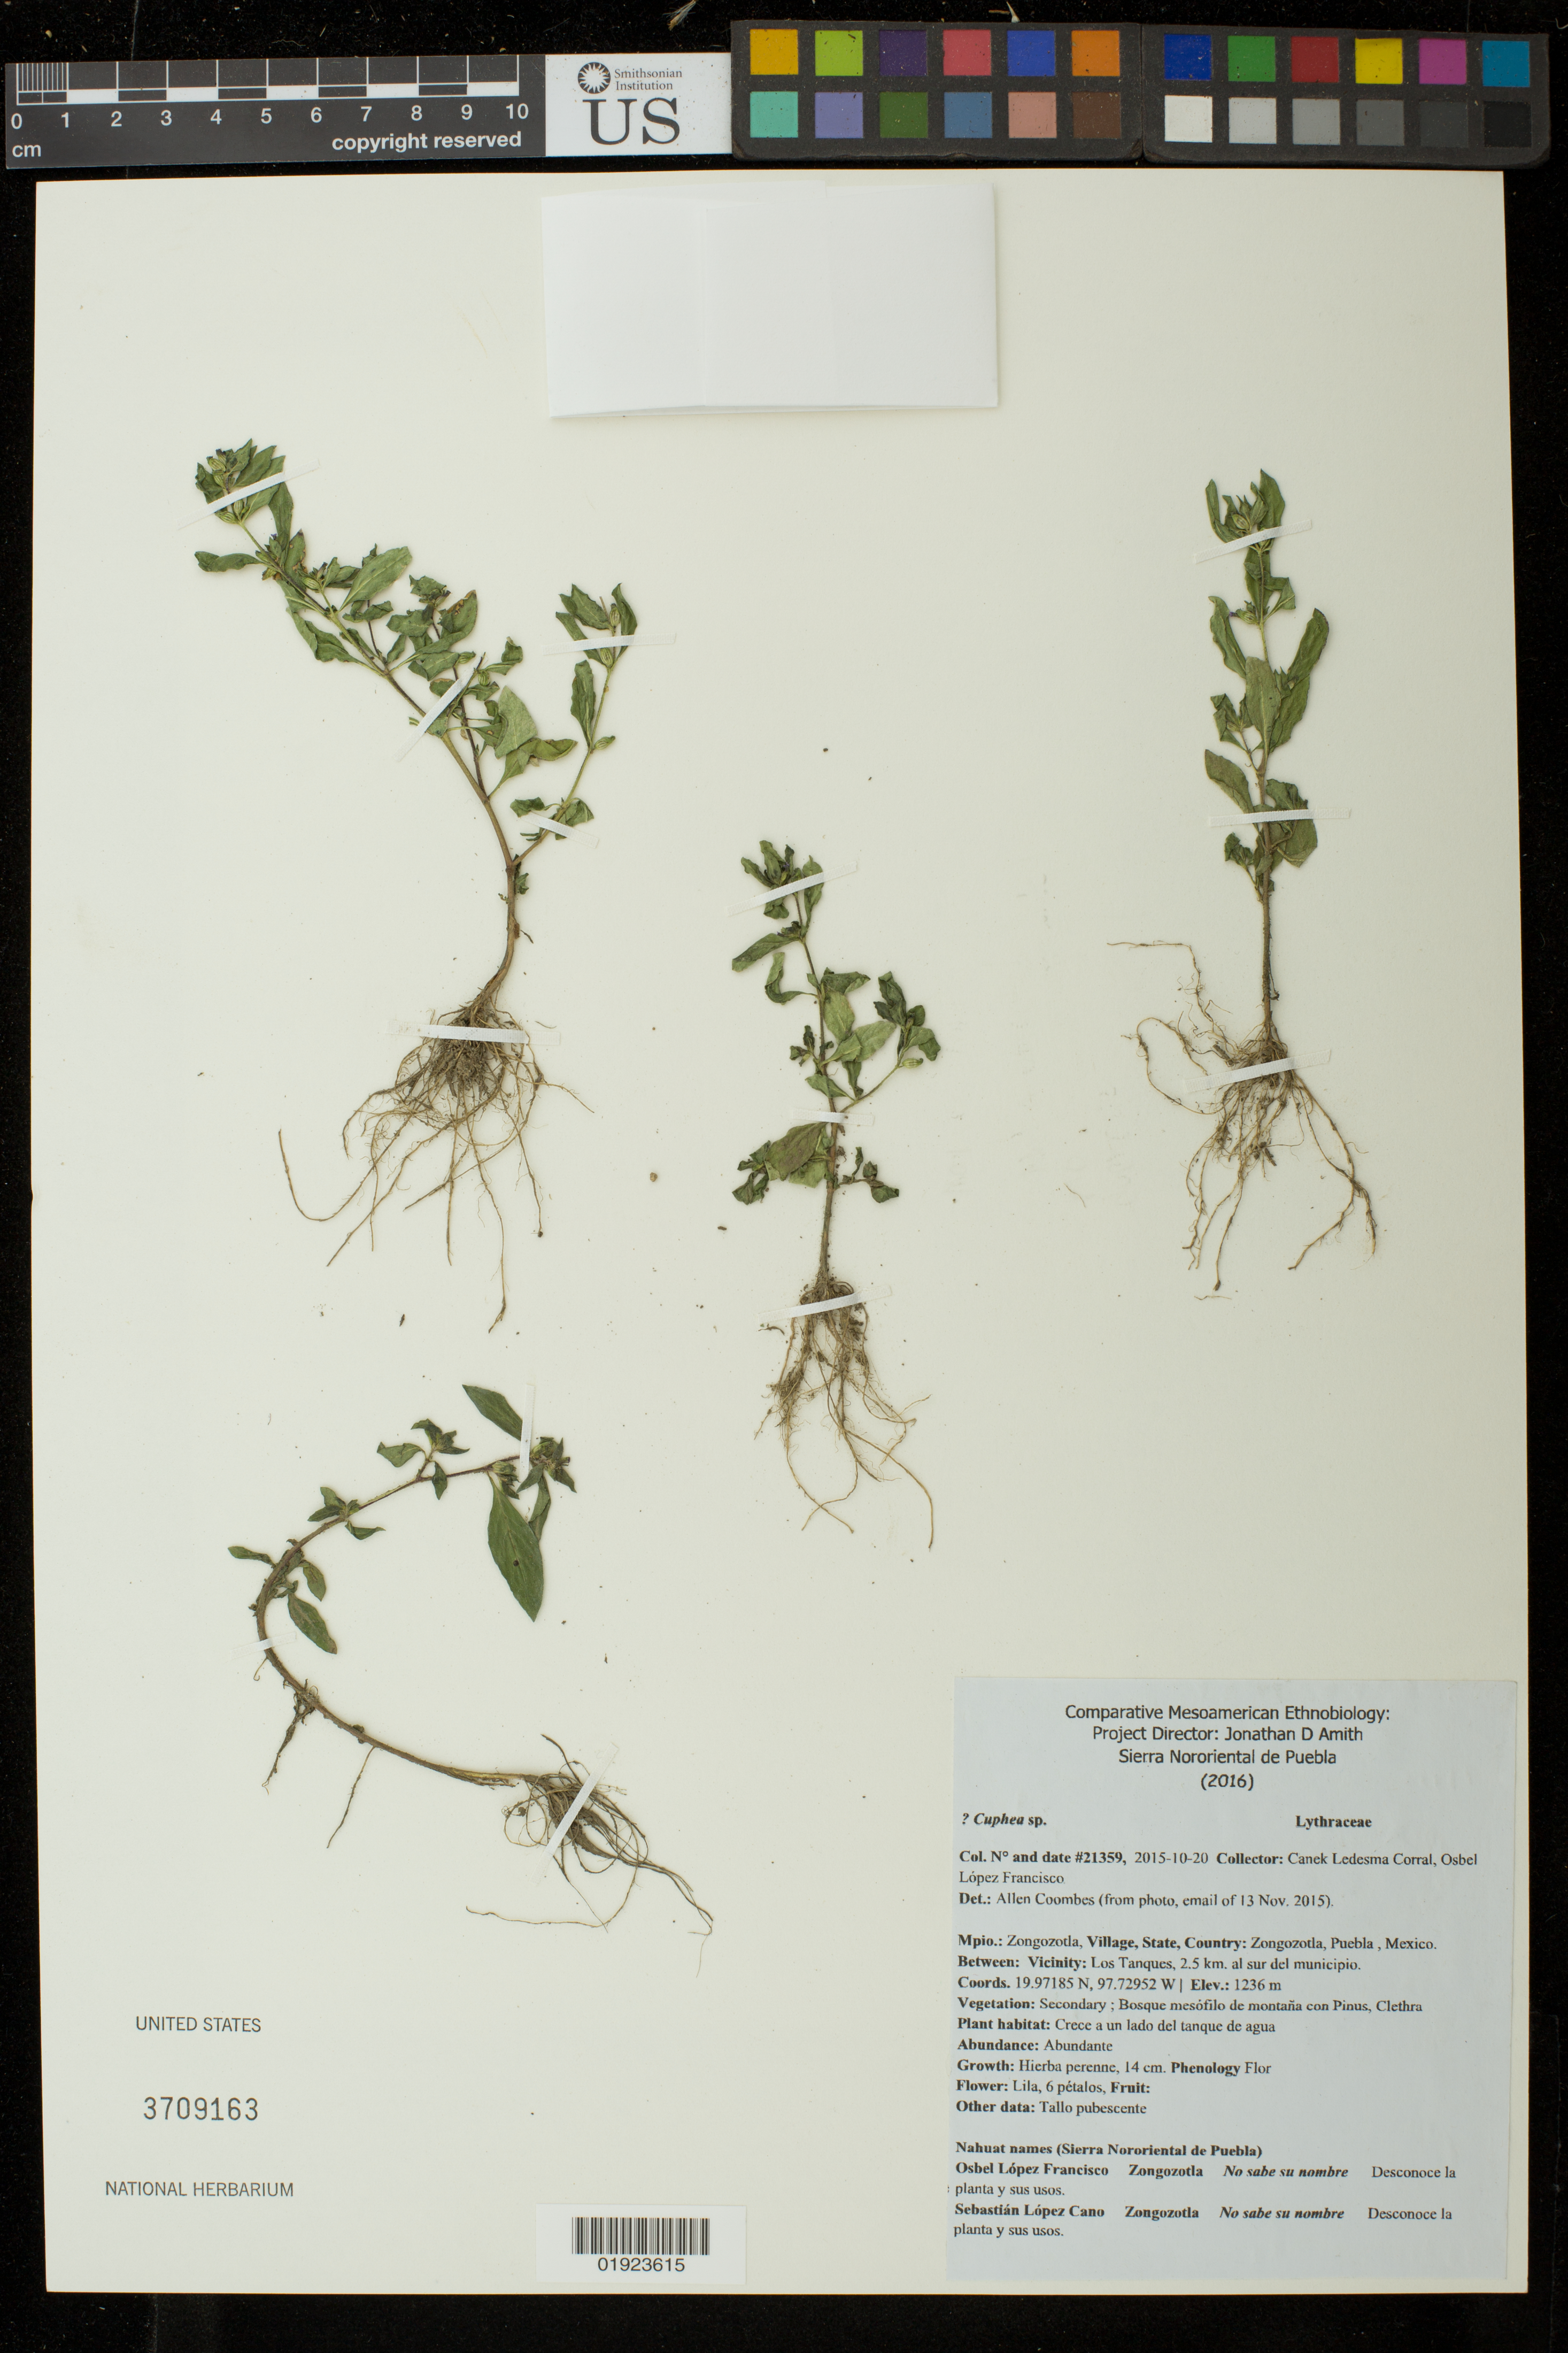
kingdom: Plantae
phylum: Tracheophyta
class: Magnoliopsida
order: Myrtales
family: Lythraceae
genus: Cuphea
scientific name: Cuphea sp.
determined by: Coombes, Allen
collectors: Canek Ledesma C. & O. Francisco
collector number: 21359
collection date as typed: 2015-10-20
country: Mexico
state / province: Puebla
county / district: Zongozotla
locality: Los Tanques, 2.5 km. al sur del municipio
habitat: Secondary: bosque mesofilo de montana con Pinus, Clethra, crece a un lado del tanque de agua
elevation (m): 1236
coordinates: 19.97185 N, 97.72952 W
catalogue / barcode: US 3709163